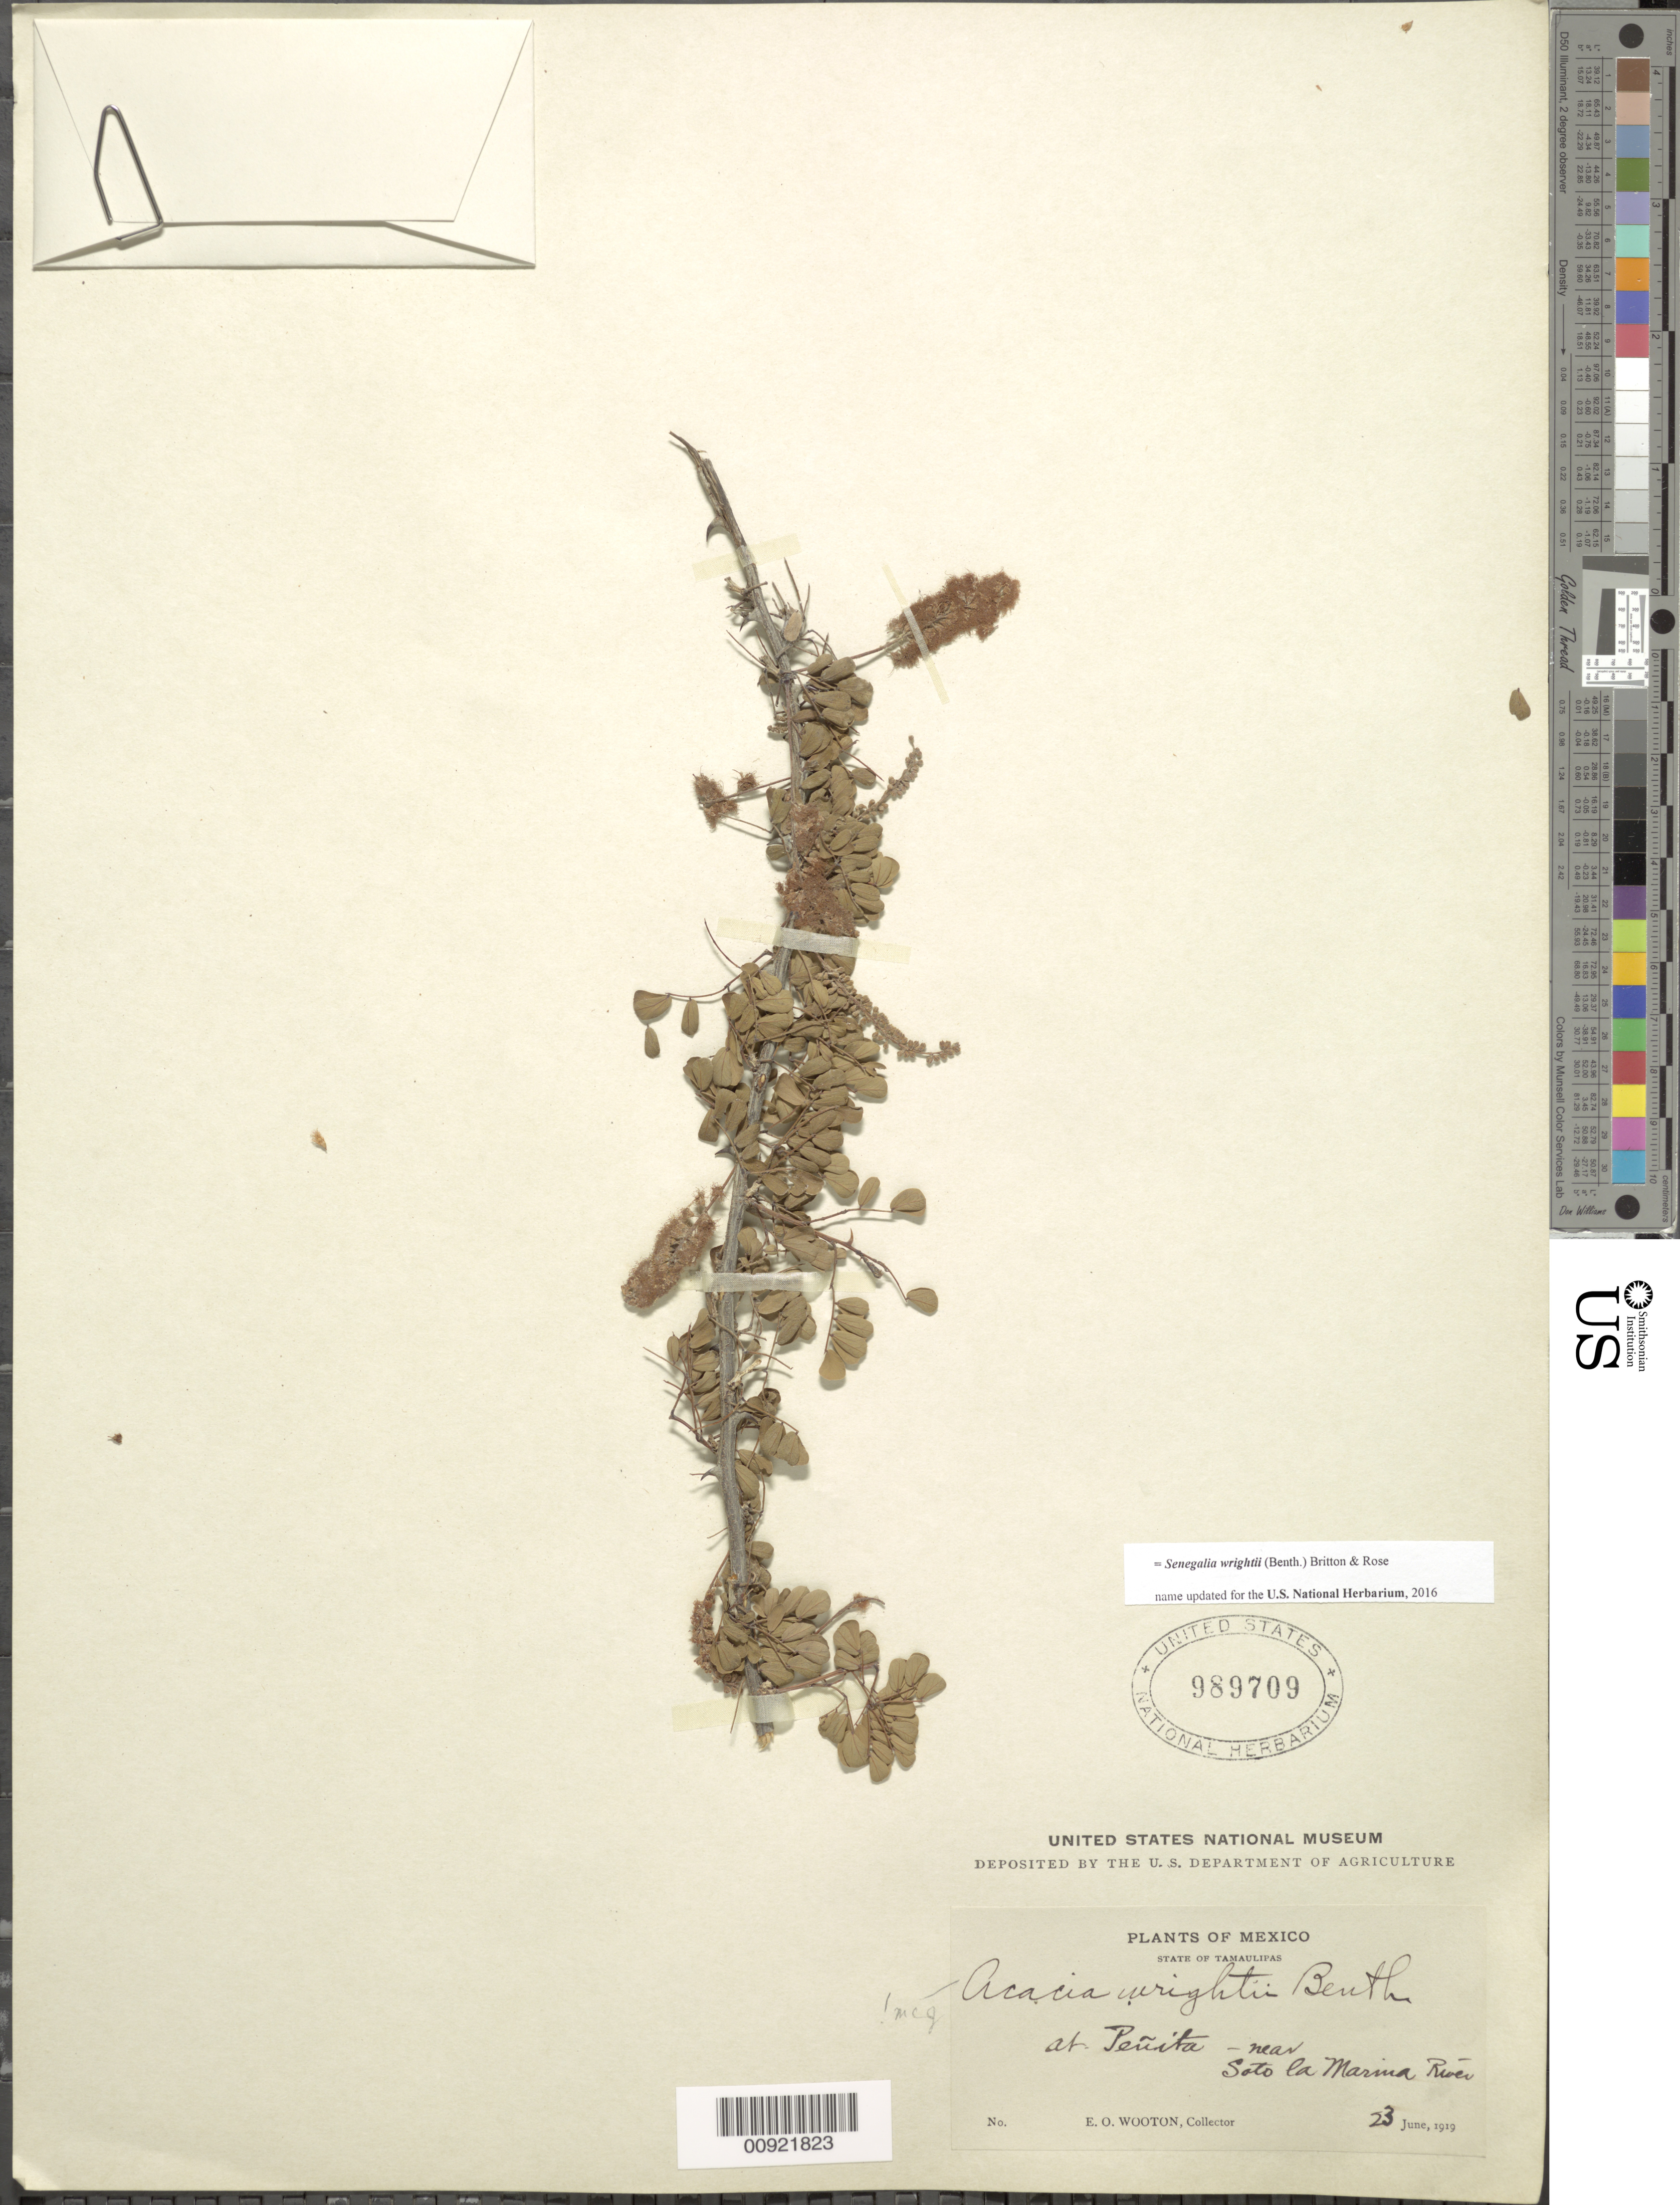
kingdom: Plantae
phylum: Tracheophyta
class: Magnoliopsida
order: Fabales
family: Fabaceae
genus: Senegalia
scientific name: Senegalia wrightii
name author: (Benth.) Britton & Rose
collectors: E. O. Wooton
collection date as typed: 23 Jun 1919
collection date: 1919-06-23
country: Mexico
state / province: Tamaulipas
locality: Peñita - near Soto la Marina River, State of Tamaulipas.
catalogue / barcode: US 989709